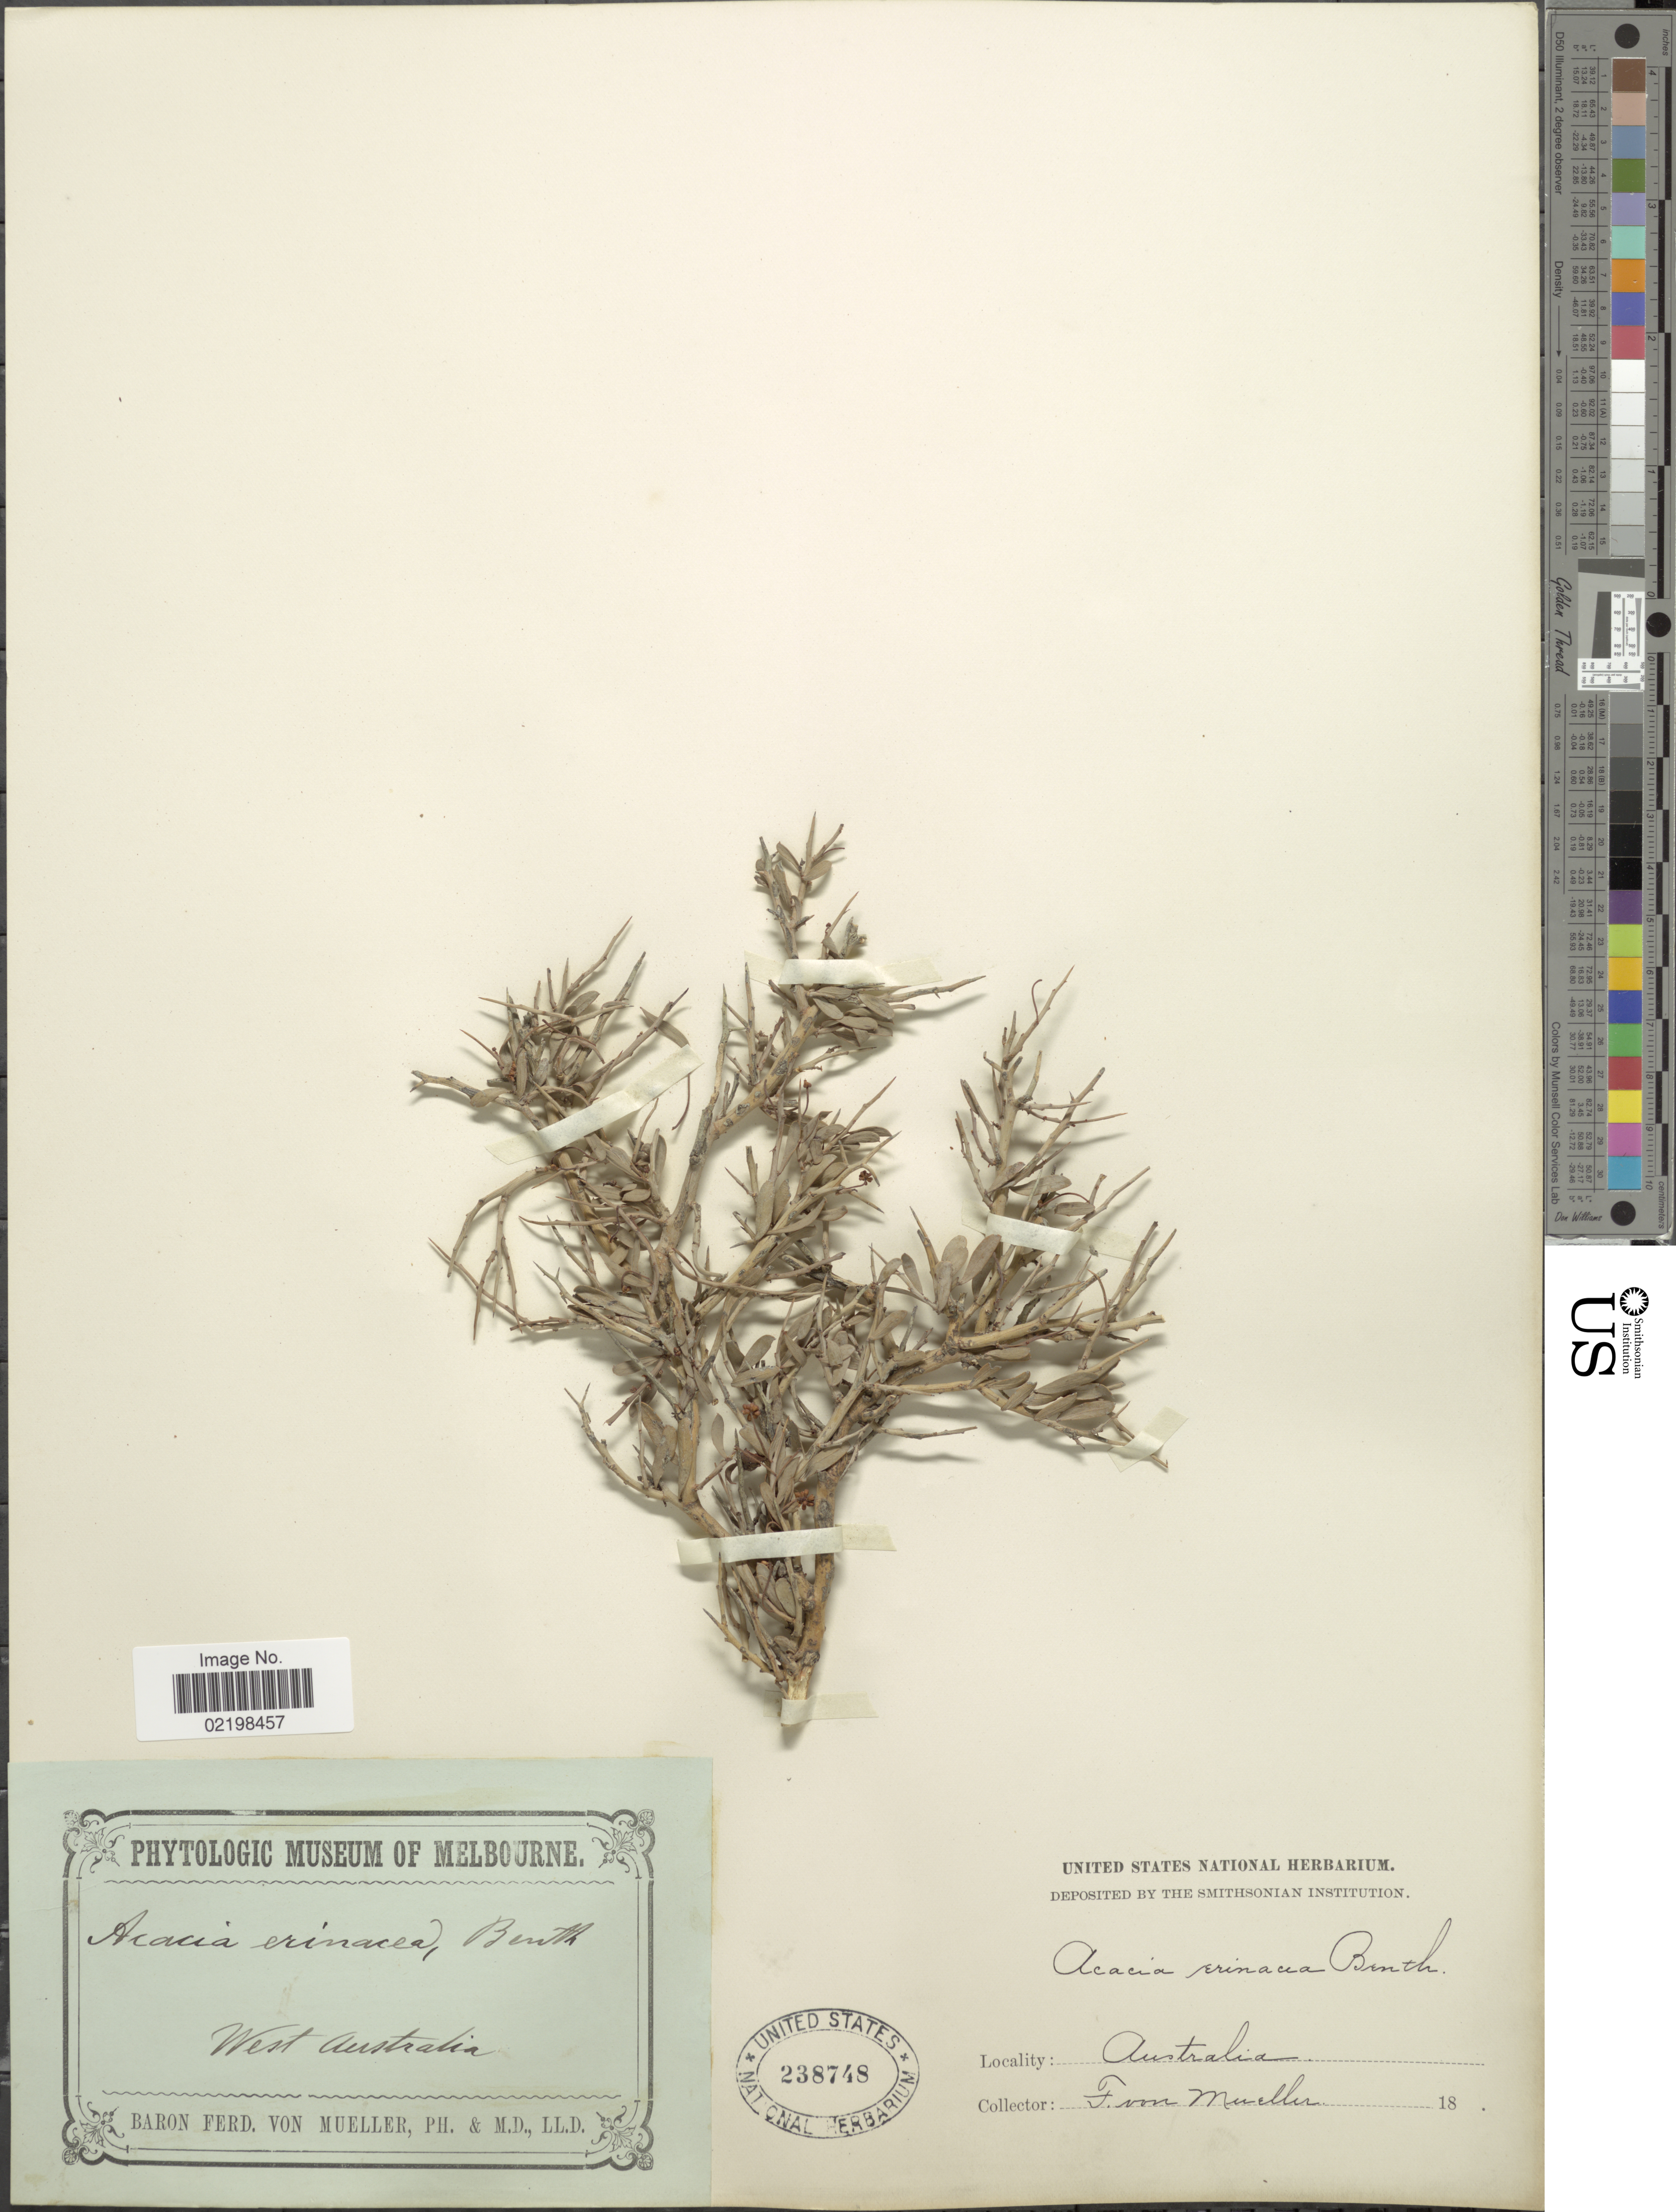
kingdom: Plantae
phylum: Tracheophyta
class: Magnoliopsida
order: Fabales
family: Fabaceae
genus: Acacia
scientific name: Acacia erinacea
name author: Benth.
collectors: F. Mueller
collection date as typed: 18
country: Australia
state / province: Western Australia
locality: West Australia, Australia.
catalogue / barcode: US 238748